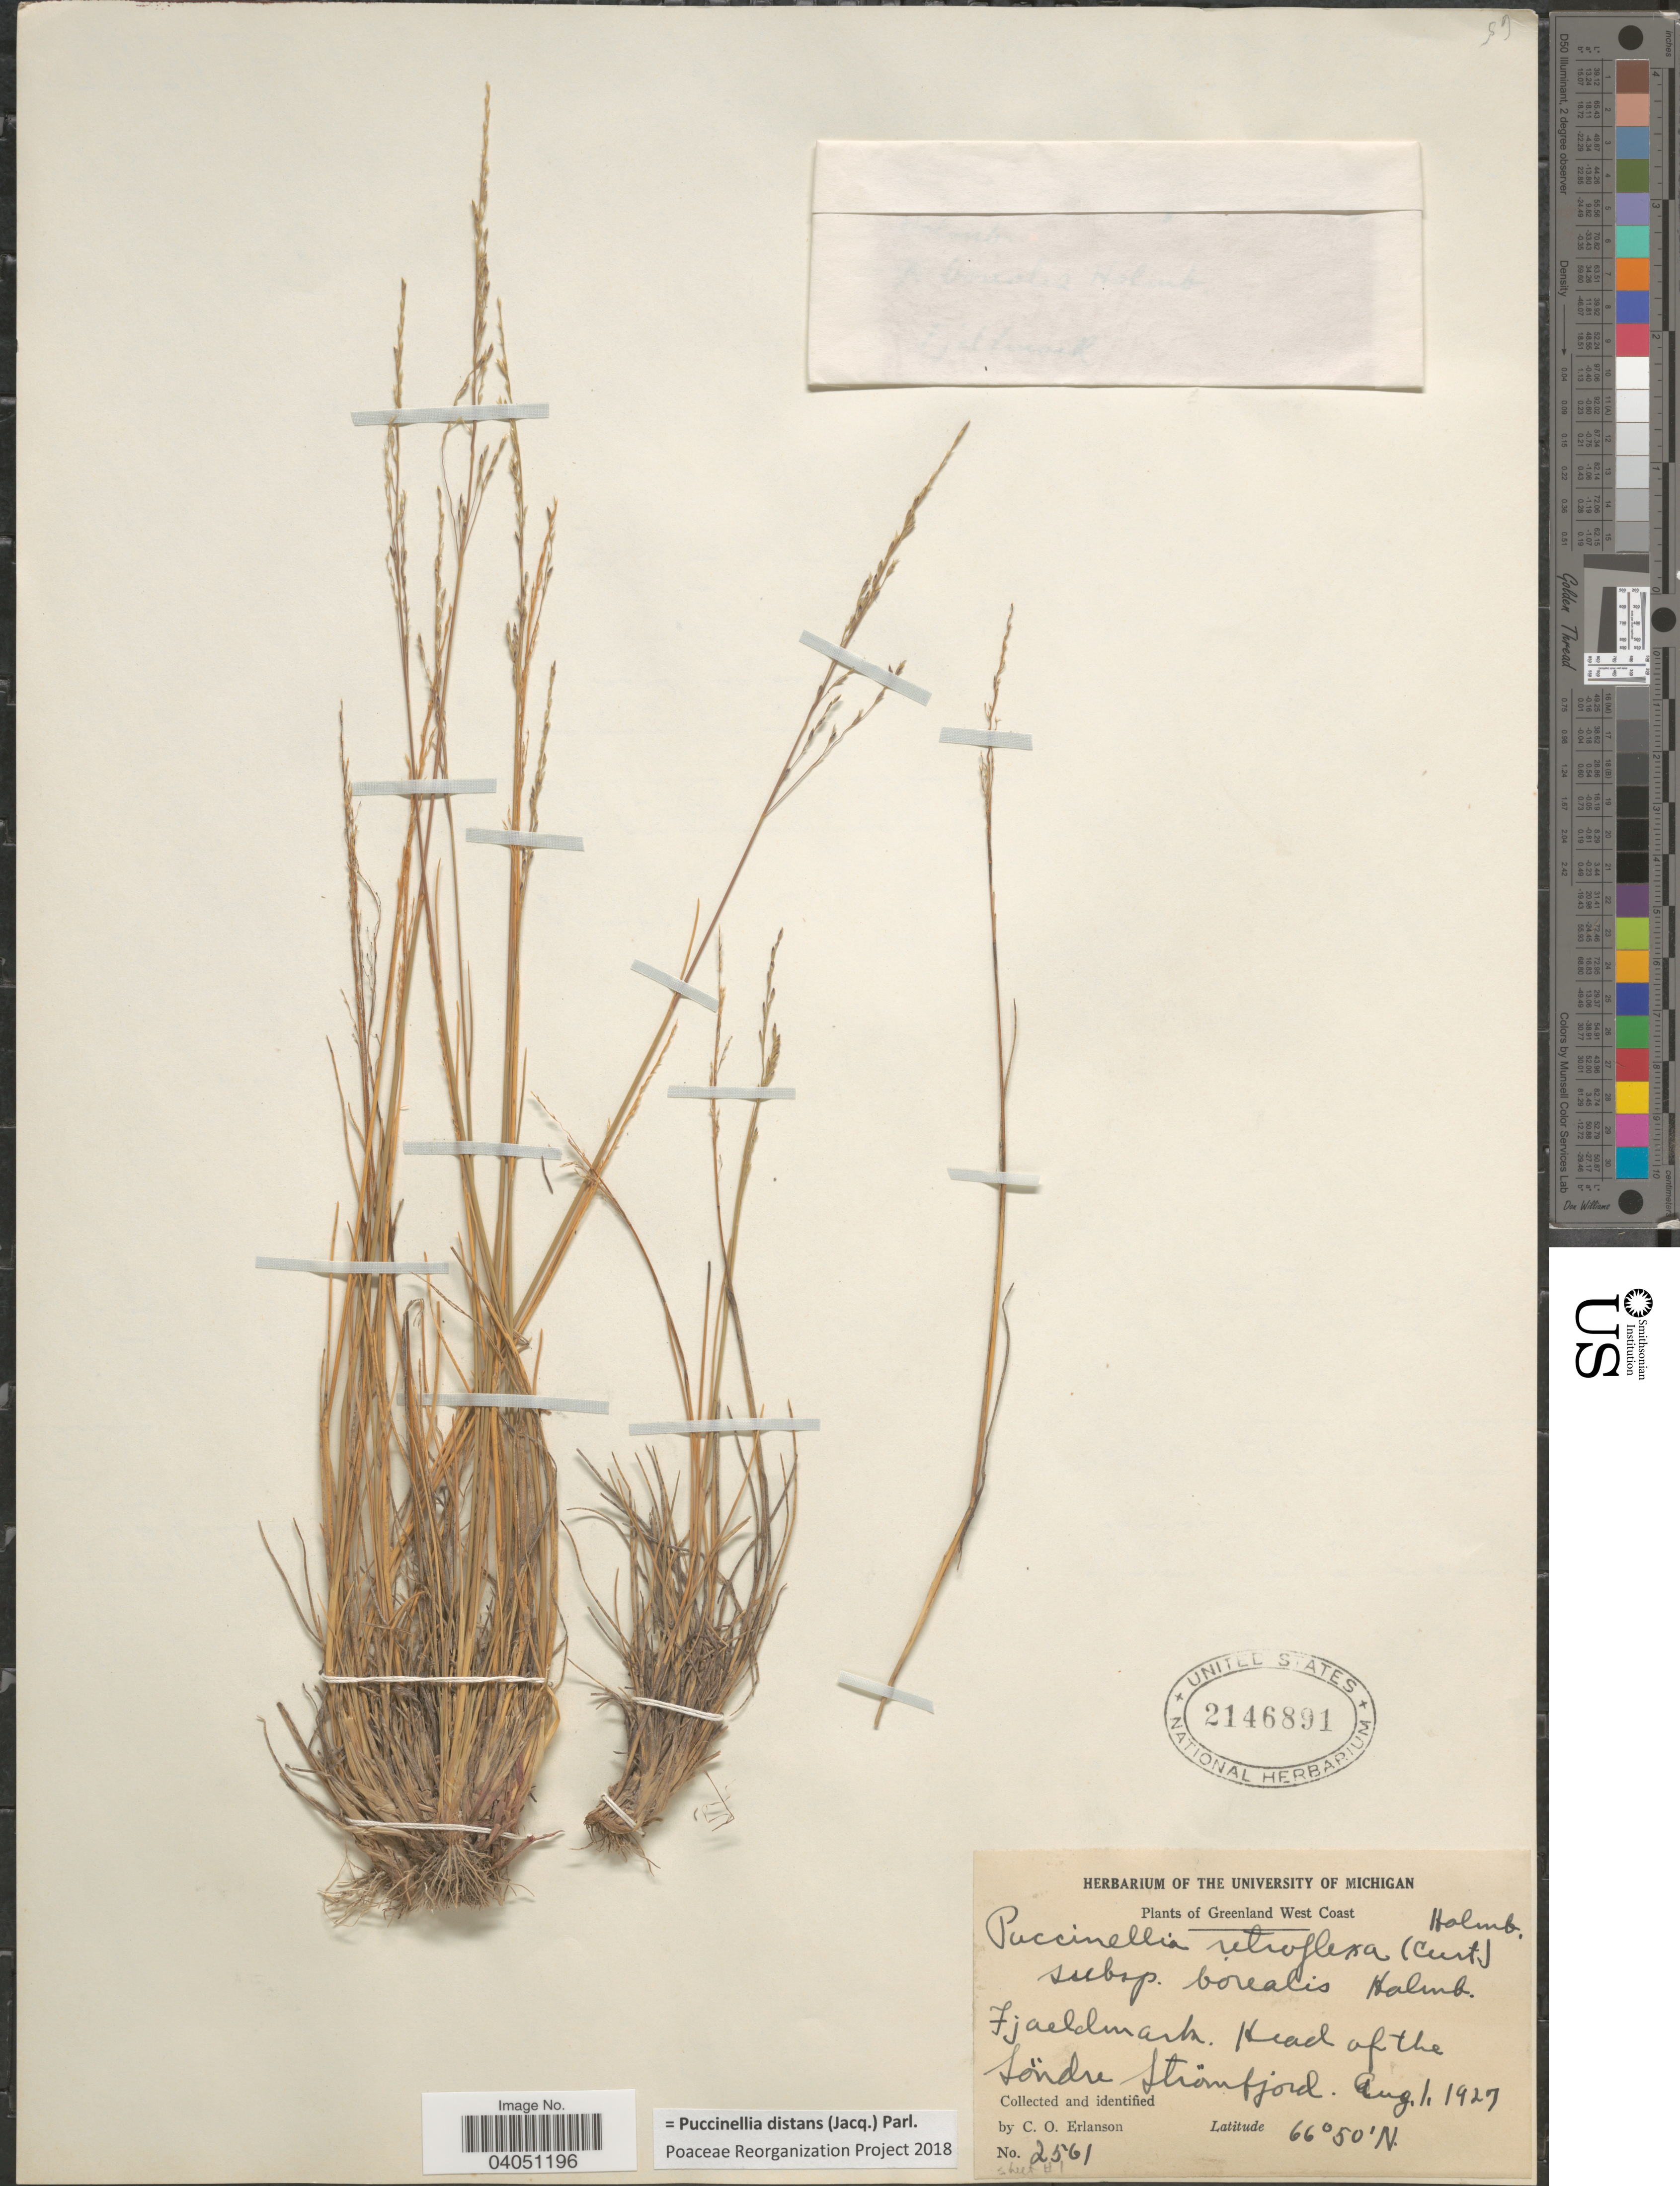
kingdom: Plantae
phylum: Tracheophyta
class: Liliopsida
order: Poales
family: Poaceae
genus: Puccinellia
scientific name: Puccinellia distans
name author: (Jacq.) Parl.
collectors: C. O. Erlanson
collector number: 2561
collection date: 1927-08-01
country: Greenland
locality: Greenland West Coast. Fjaeldmark. Head of the Söndre Strömfjord.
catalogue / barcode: US 2146891